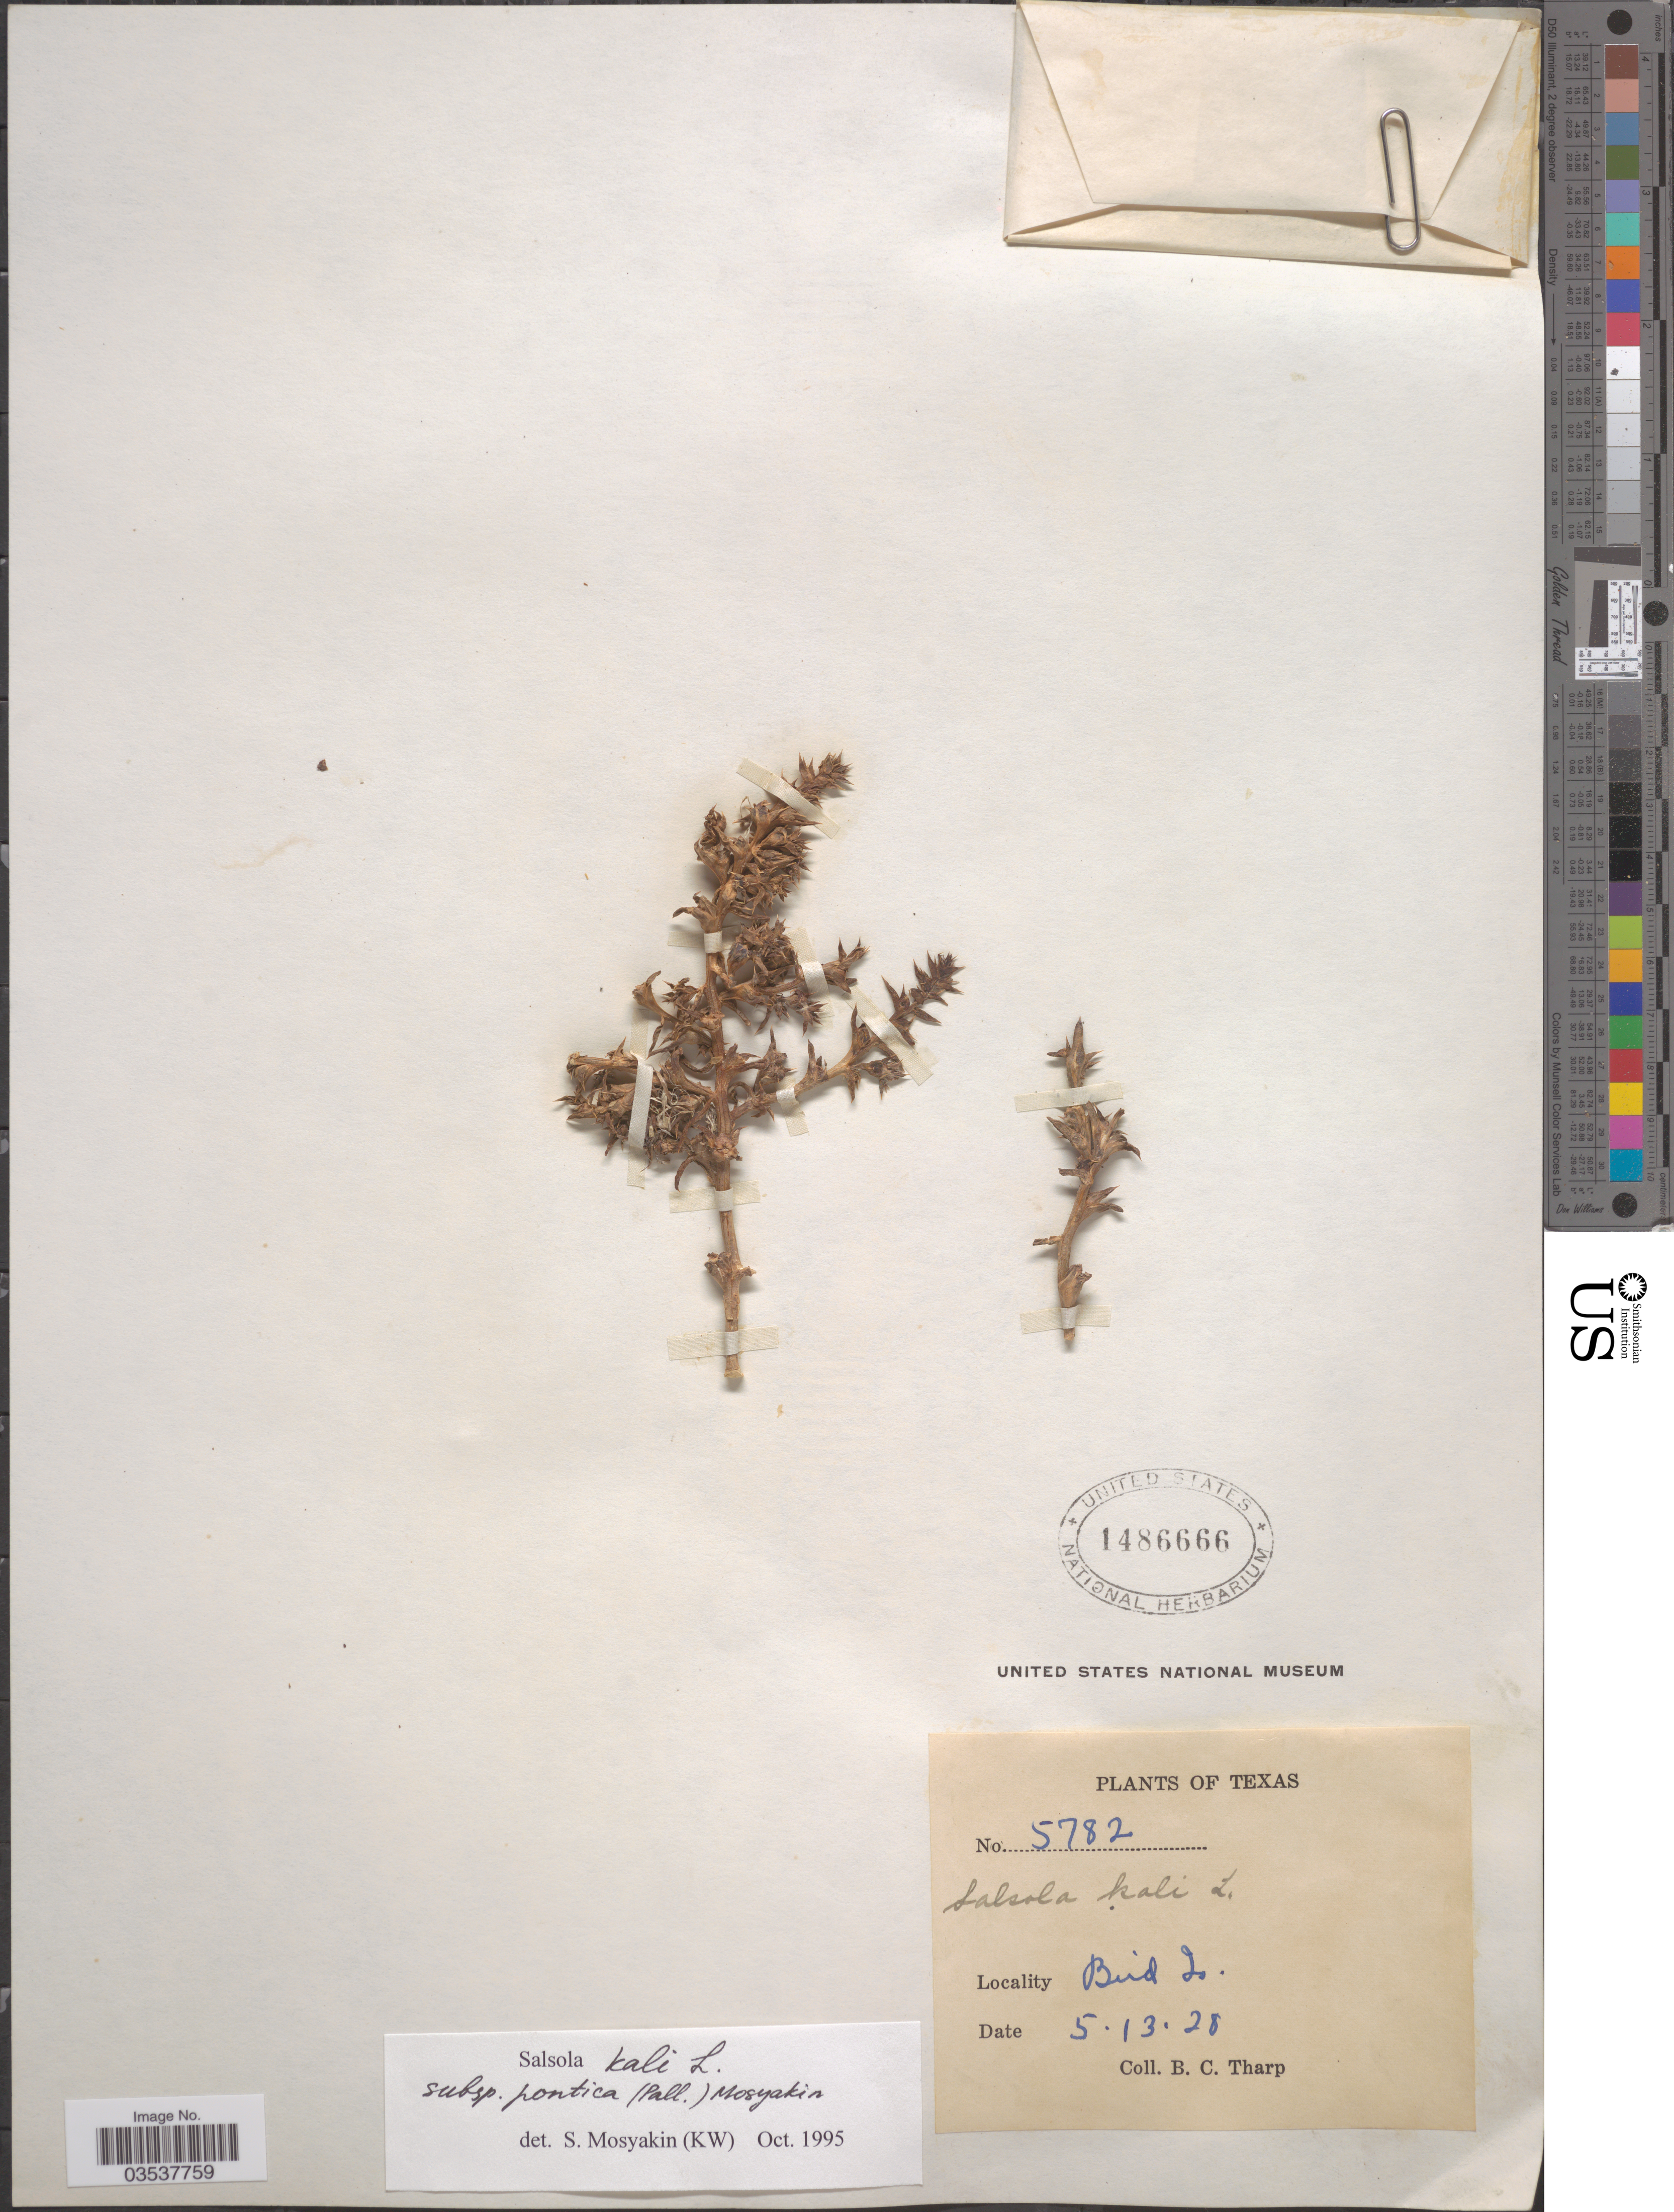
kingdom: Plantae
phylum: Tracheophyta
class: Magnoliopsida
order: Caryophyllales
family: Amaranthaceae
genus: Salsola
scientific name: Salsola kali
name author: L.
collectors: B. C. Tharp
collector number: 5782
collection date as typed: Transcribed d/m/y: 13/5/28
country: United States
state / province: Texas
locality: Bird Is.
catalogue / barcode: US 1486666